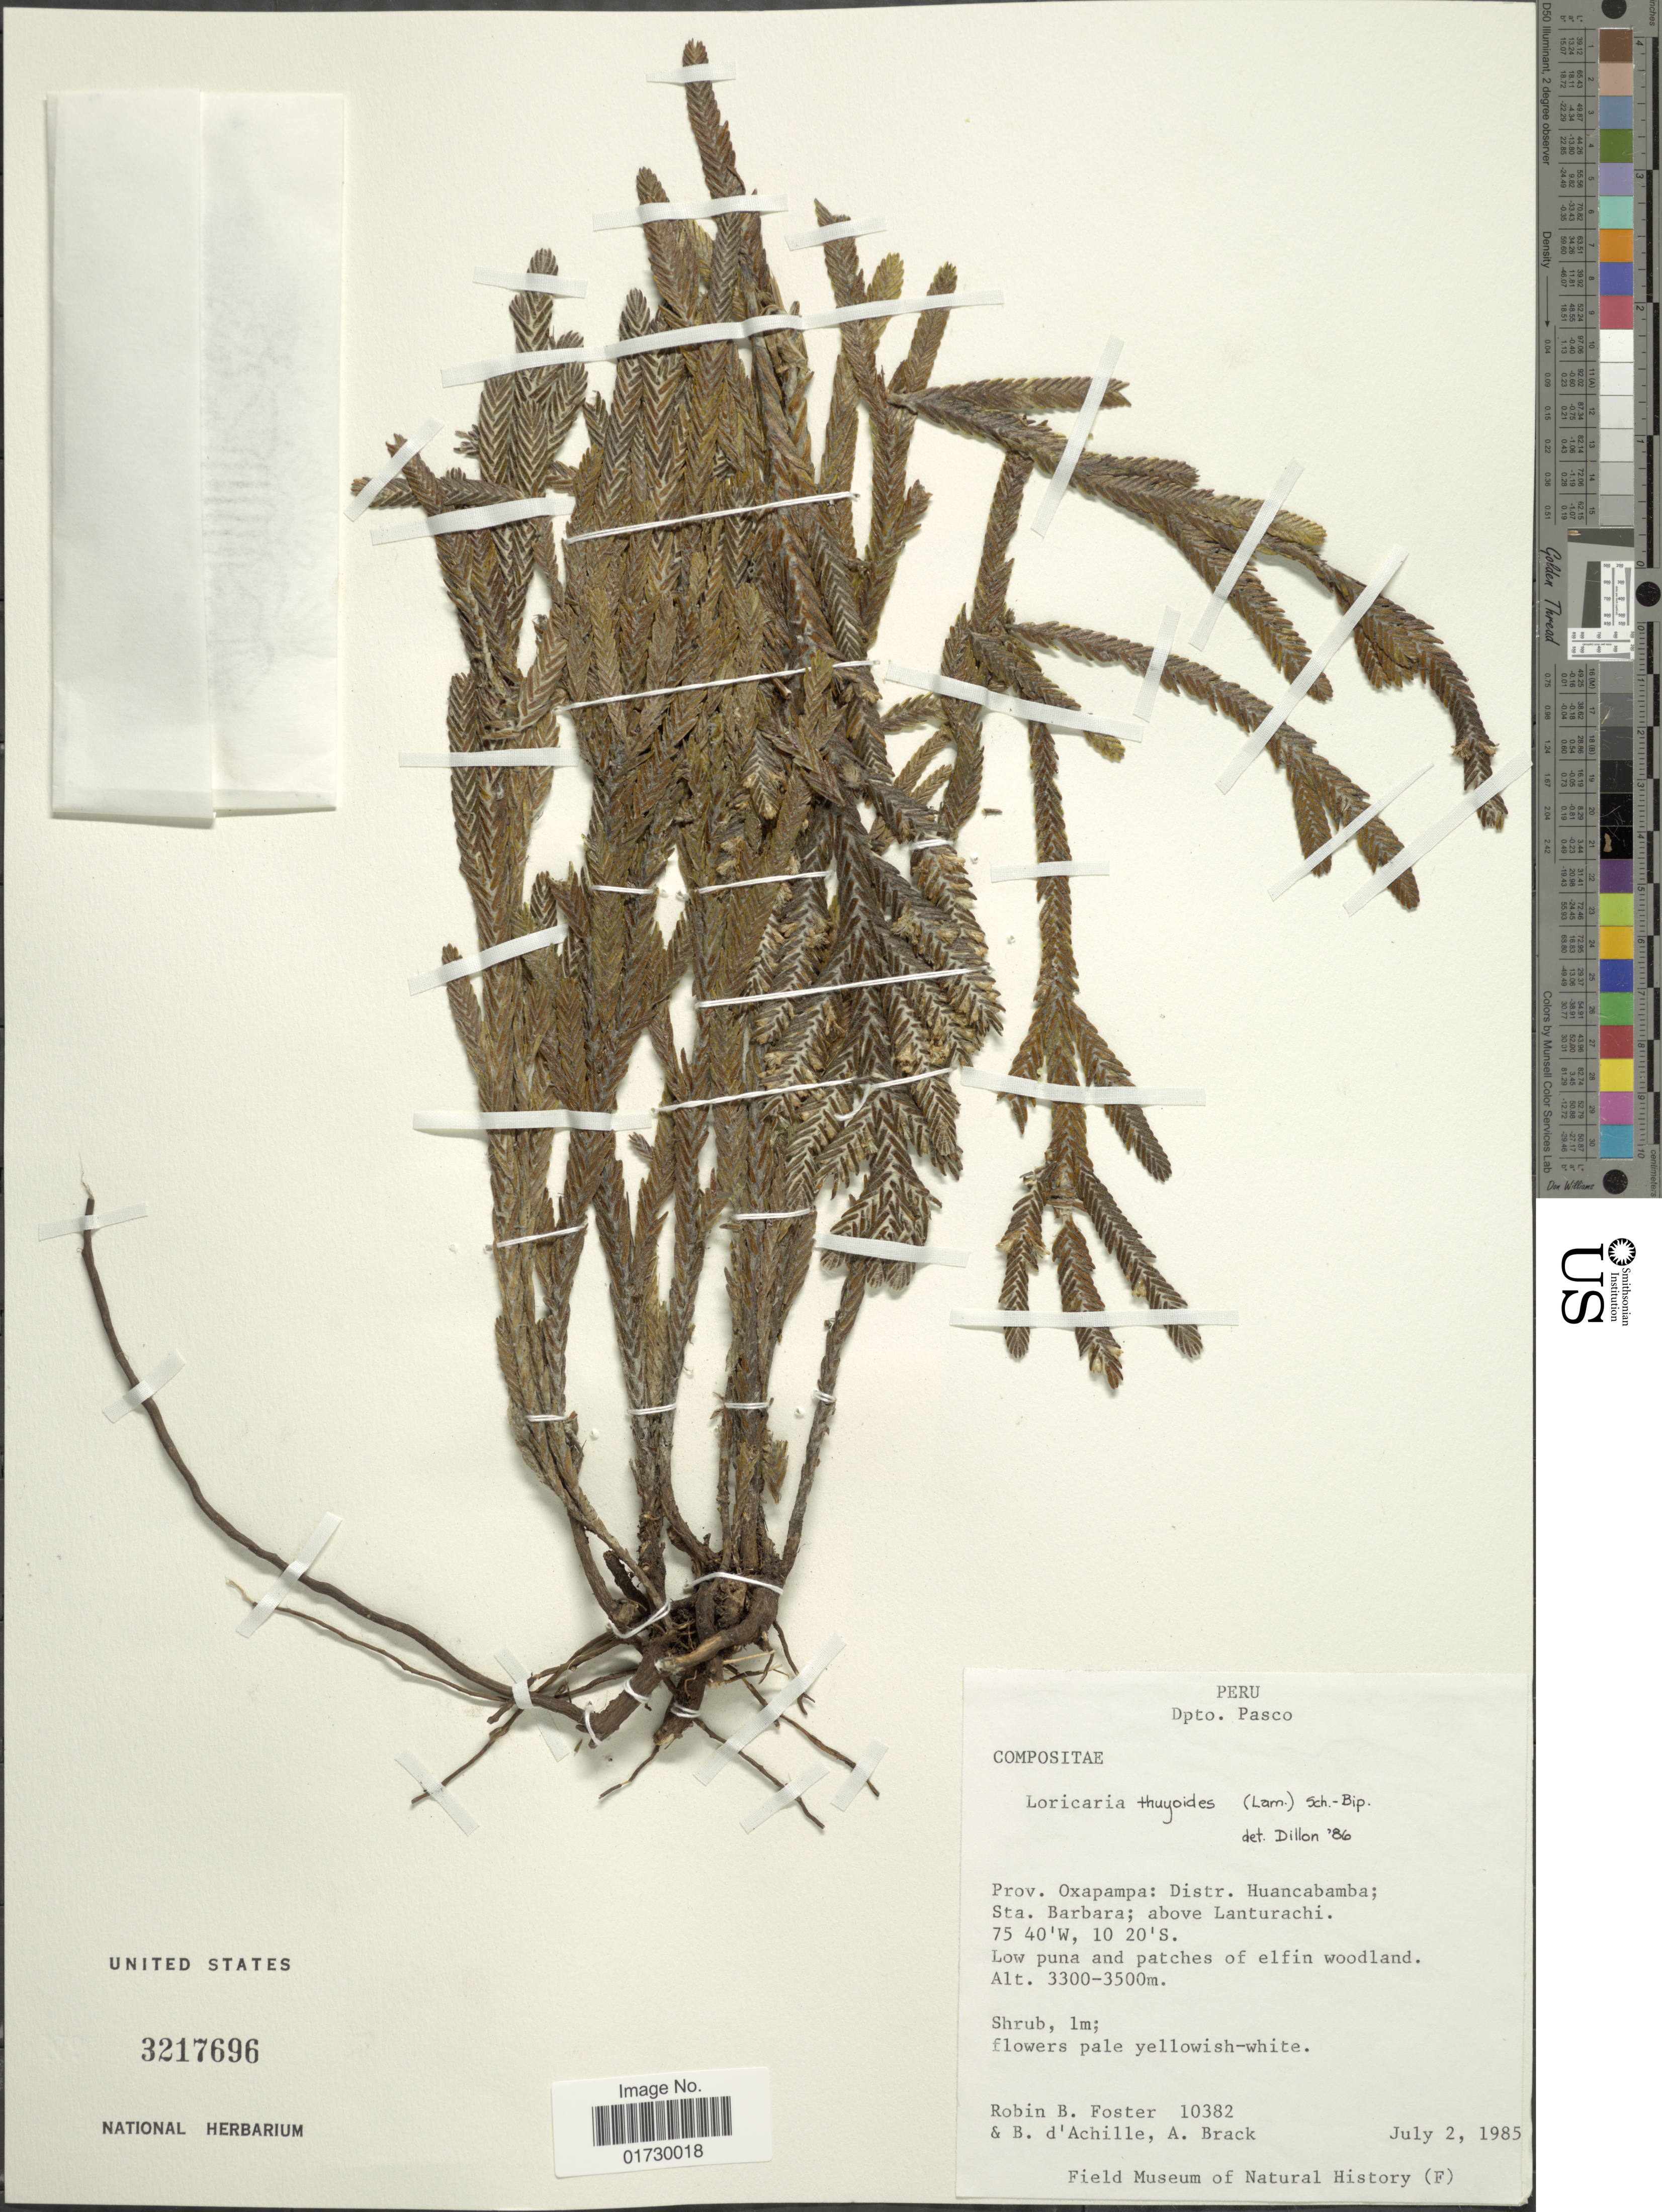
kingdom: Plantae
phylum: Tracheophyta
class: Magnoliopsida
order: Asterales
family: Asteraceae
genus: Loricaria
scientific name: Loricaria thuyoides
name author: (Lam.) Sch. Bip.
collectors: R. B. Foster, B. d'Achille & A. Brack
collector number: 10382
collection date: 1985-07-02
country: Peru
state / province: Pasco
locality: Prov. Oxapampa: Distr. Huancabamba; Sta. Barbara; above Lanturachi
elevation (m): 3300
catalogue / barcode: US 3217696